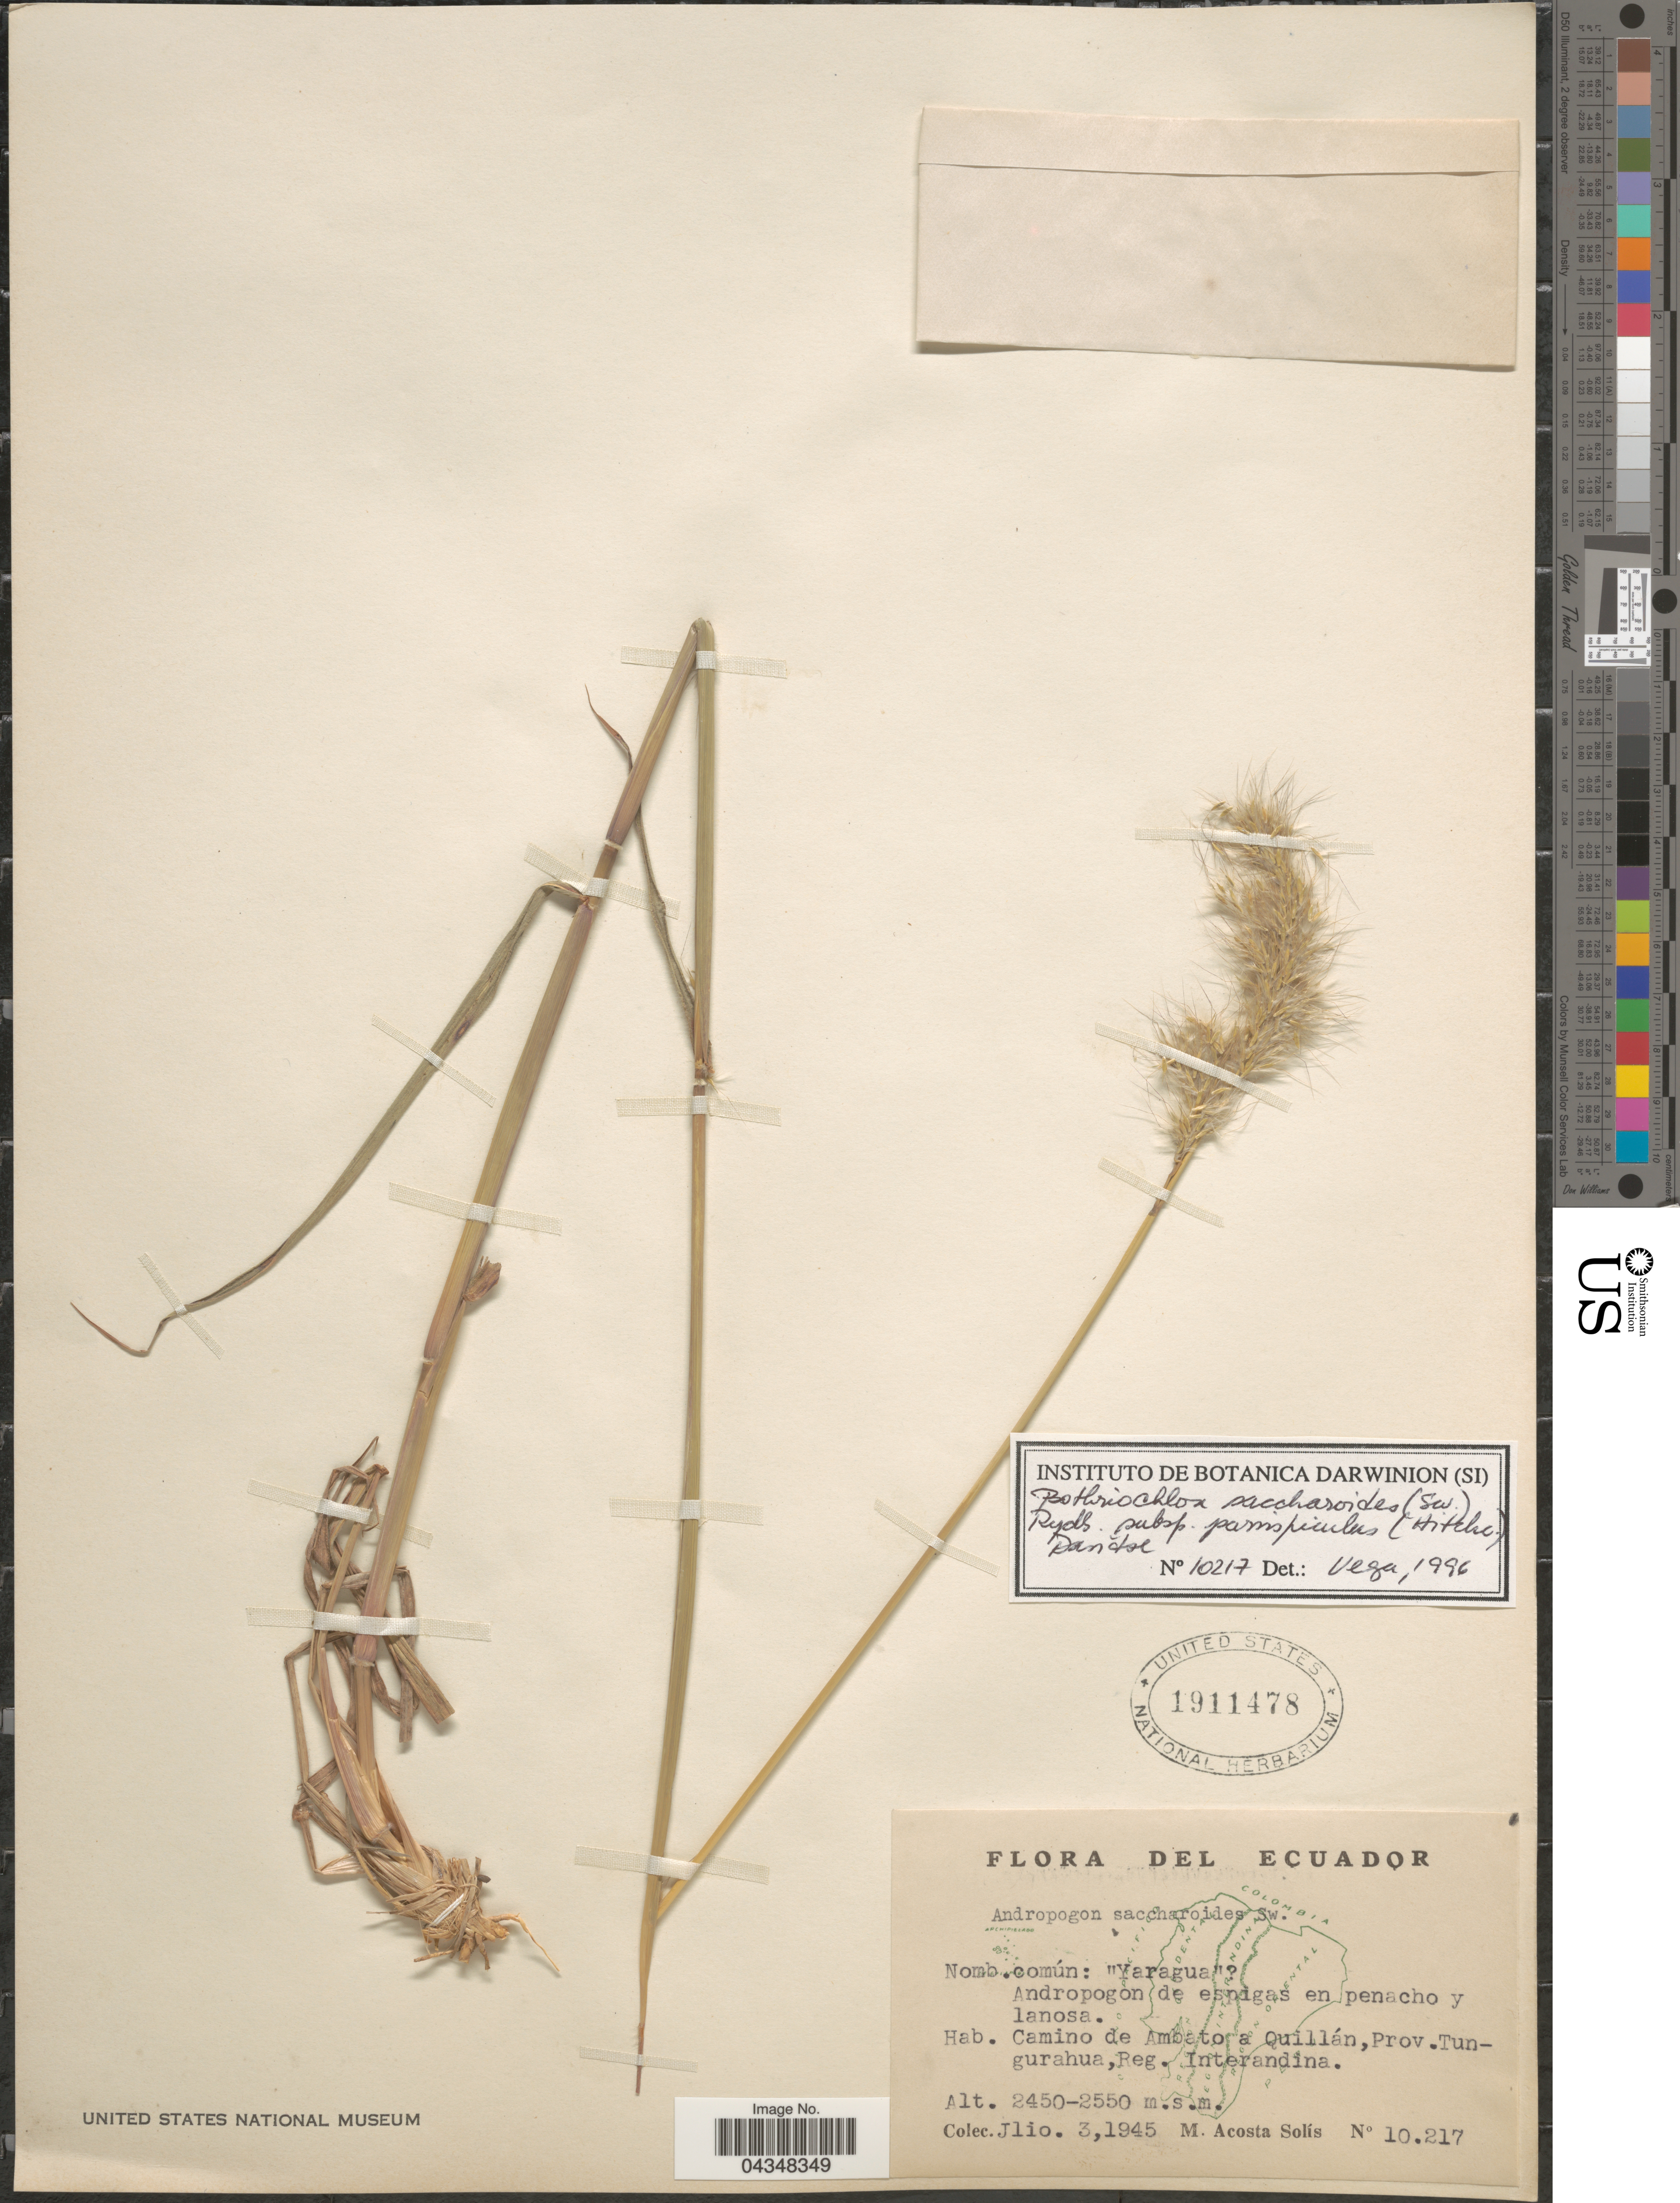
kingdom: Plantae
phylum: Tracheophyta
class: Liliopsida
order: Poales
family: Poaceae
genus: Bothriochloa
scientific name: Bothriochloa saccharoides var. parvispicula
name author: (Hitchc.) Tovar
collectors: M. Acosta Solis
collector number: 10217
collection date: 1945-07-03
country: Ecuador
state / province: Tungurahua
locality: Camino de Ambato a Quillán, Reg. Interandina.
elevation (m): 2450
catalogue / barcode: US 1911478